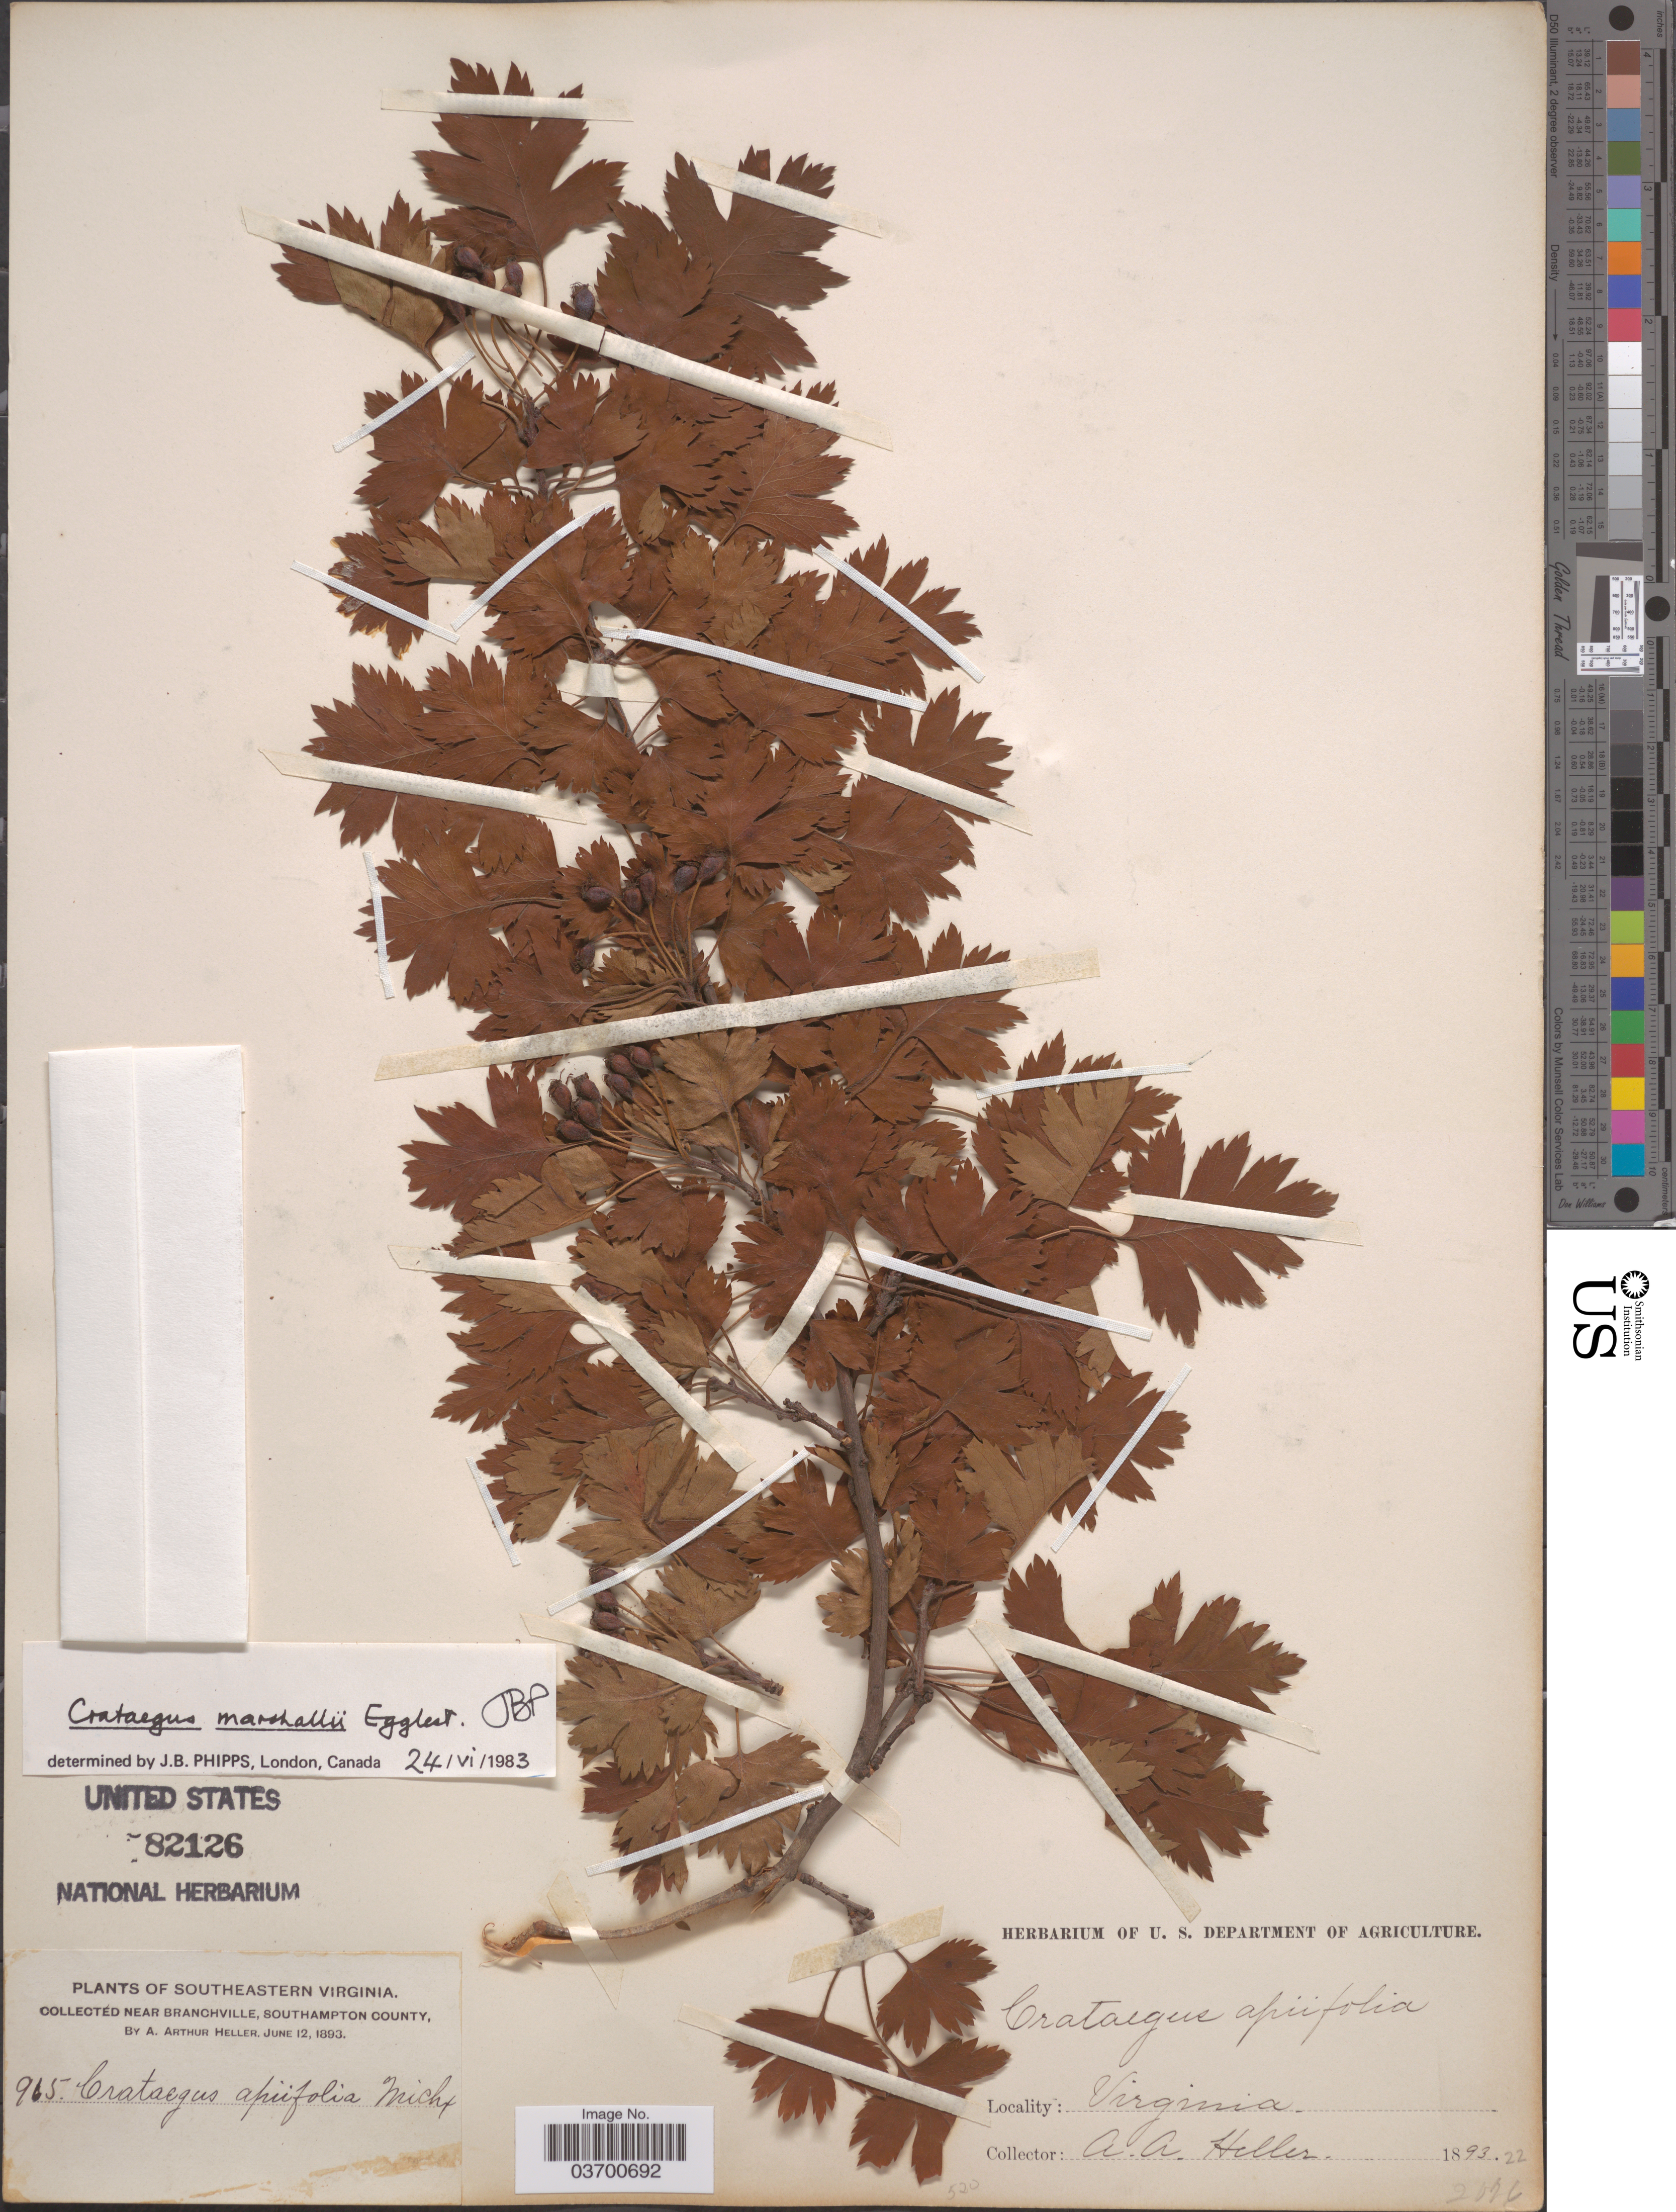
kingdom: Plantae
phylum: Tracheophyta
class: Magnoliopsida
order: Rosales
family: Rosaceae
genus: Crataegus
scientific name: Crataegus marshallii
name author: Eggl.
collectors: A. A. Heller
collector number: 965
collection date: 1893-06-12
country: United States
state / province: Virginia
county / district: Southampton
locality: Southeastern Virginia. Near Branchville, Southampton County.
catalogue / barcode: US 82126